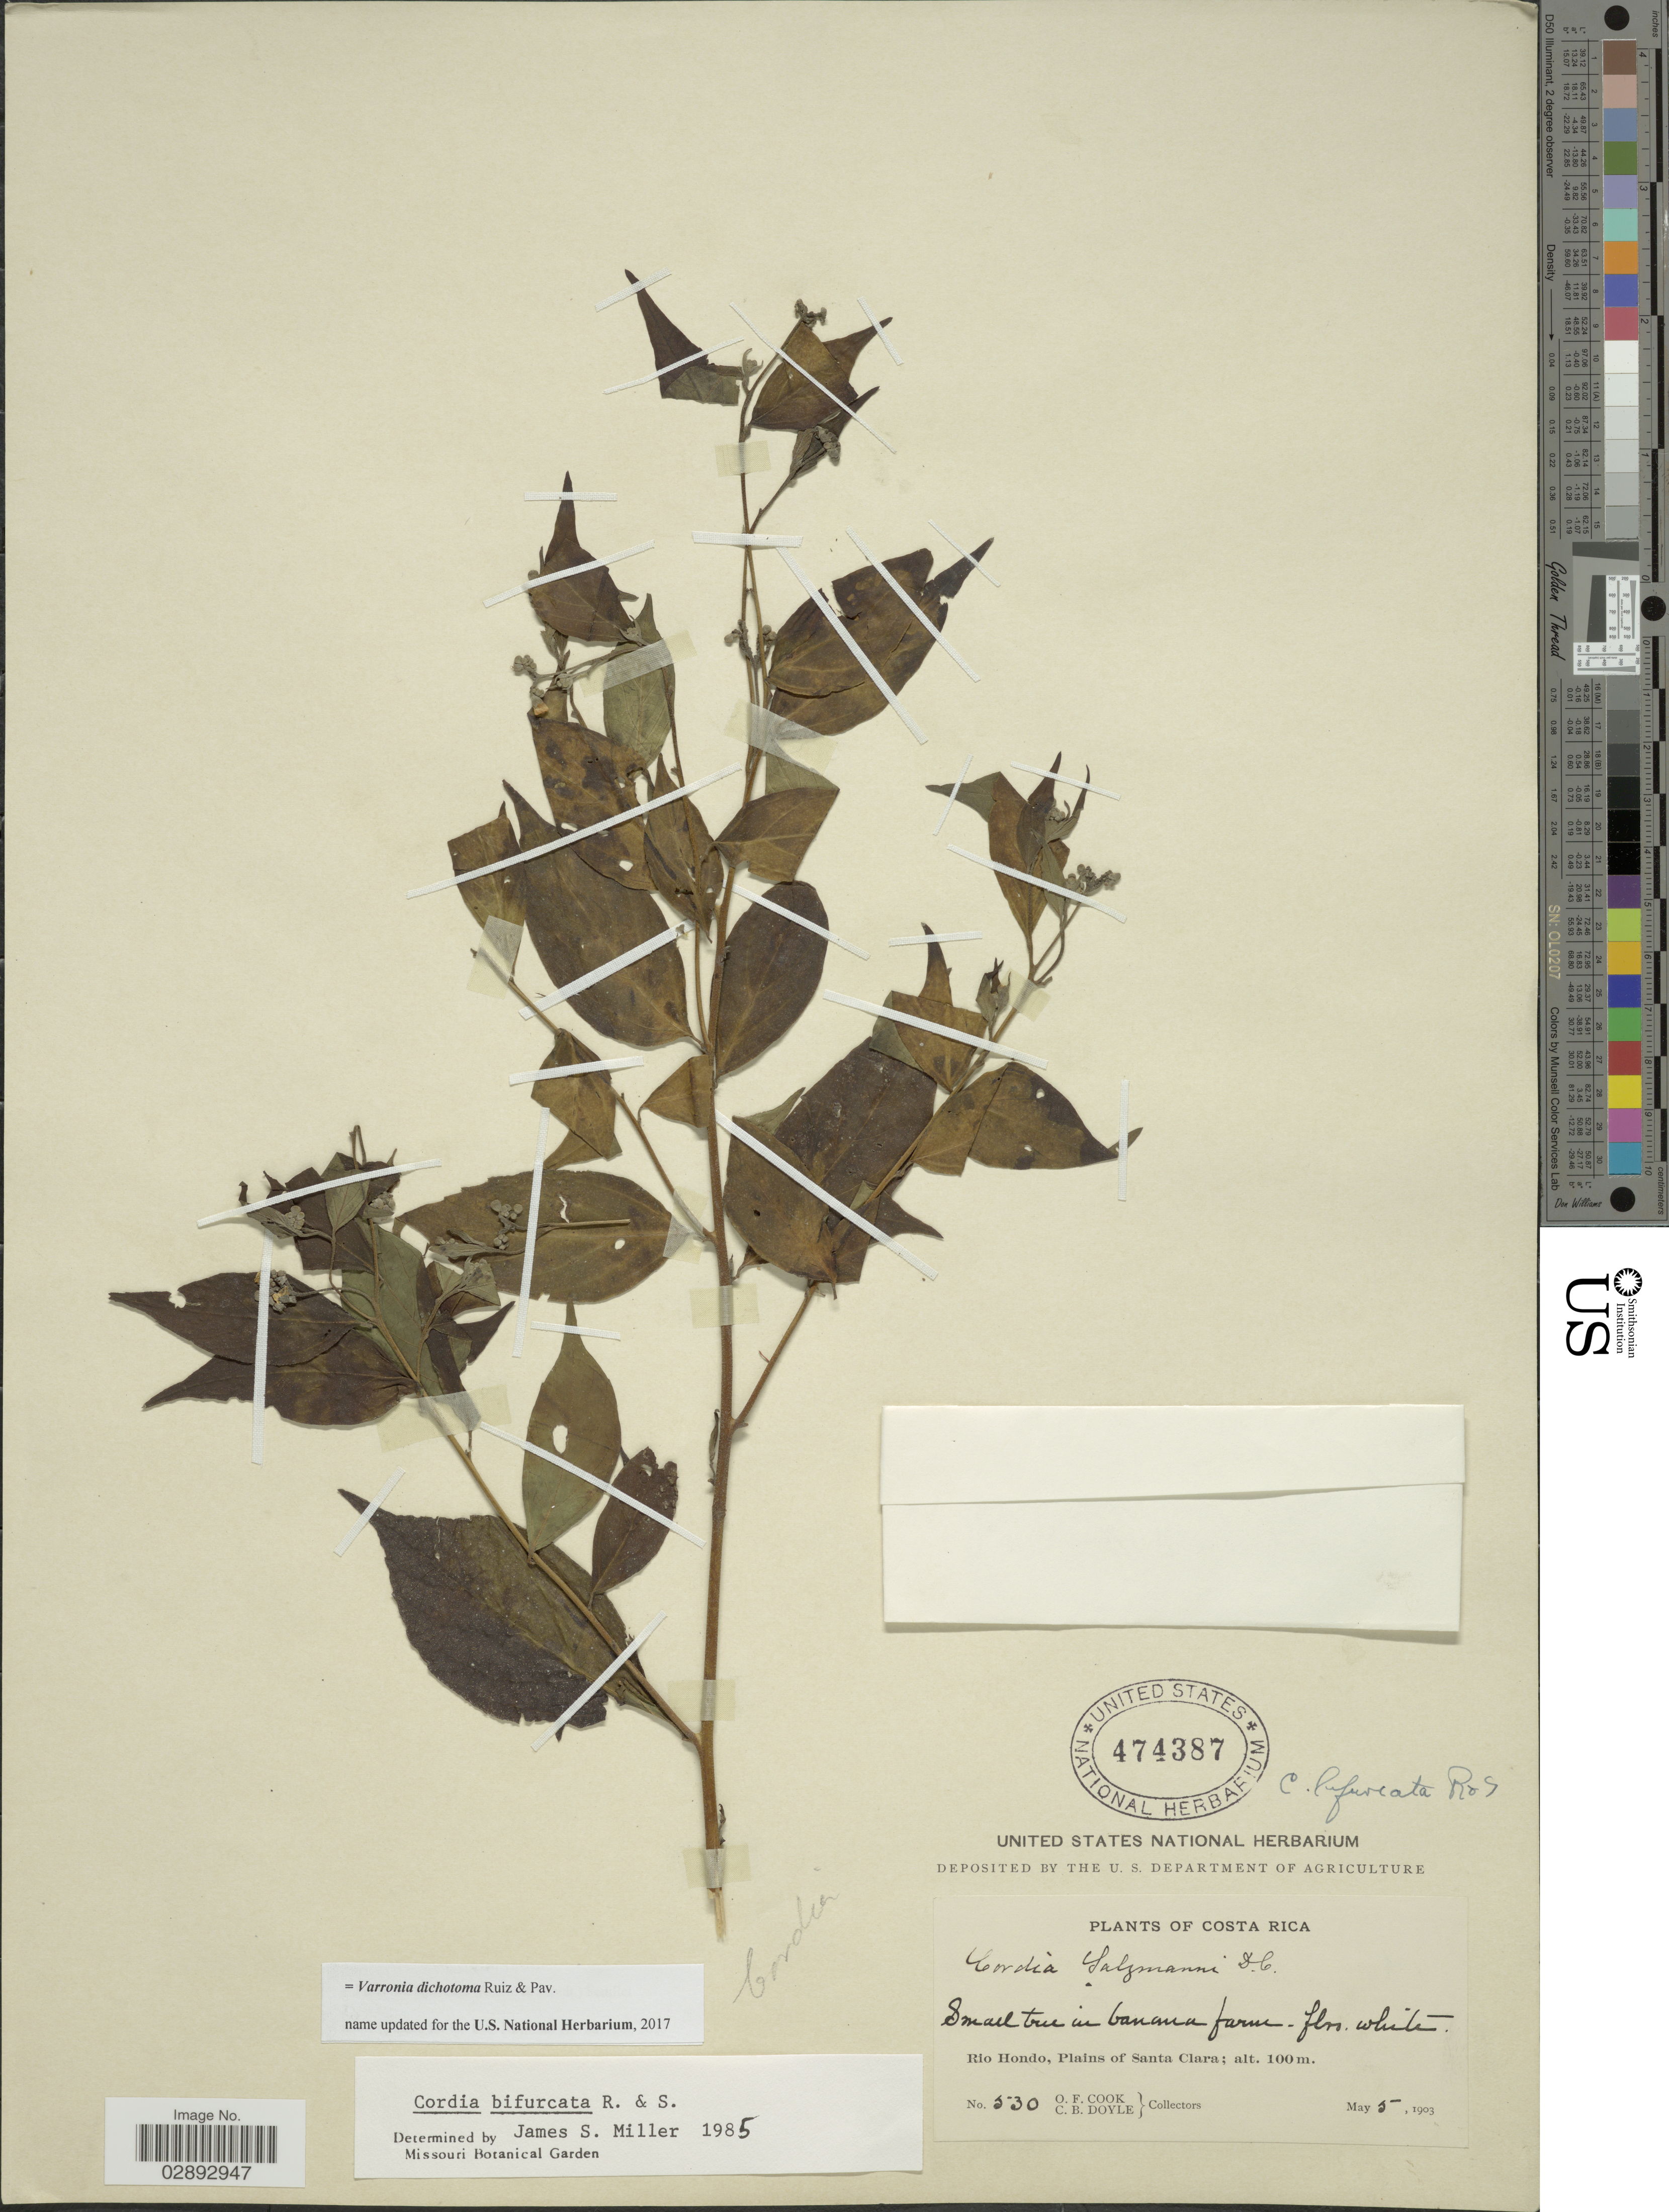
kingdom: Plantae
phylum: Tracheophyta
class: Magnoliopsida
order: Boraginales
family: Cordiaceae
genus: Varronia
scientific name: Varronia dichotoma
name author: Ruiz & Pav.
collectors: O. F. Cook & C. Doyle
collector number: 530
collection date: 1903-05-05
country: Panama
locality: Rio Hondo, Plains of Santa Clara.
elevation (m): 100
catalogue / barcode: US 474387